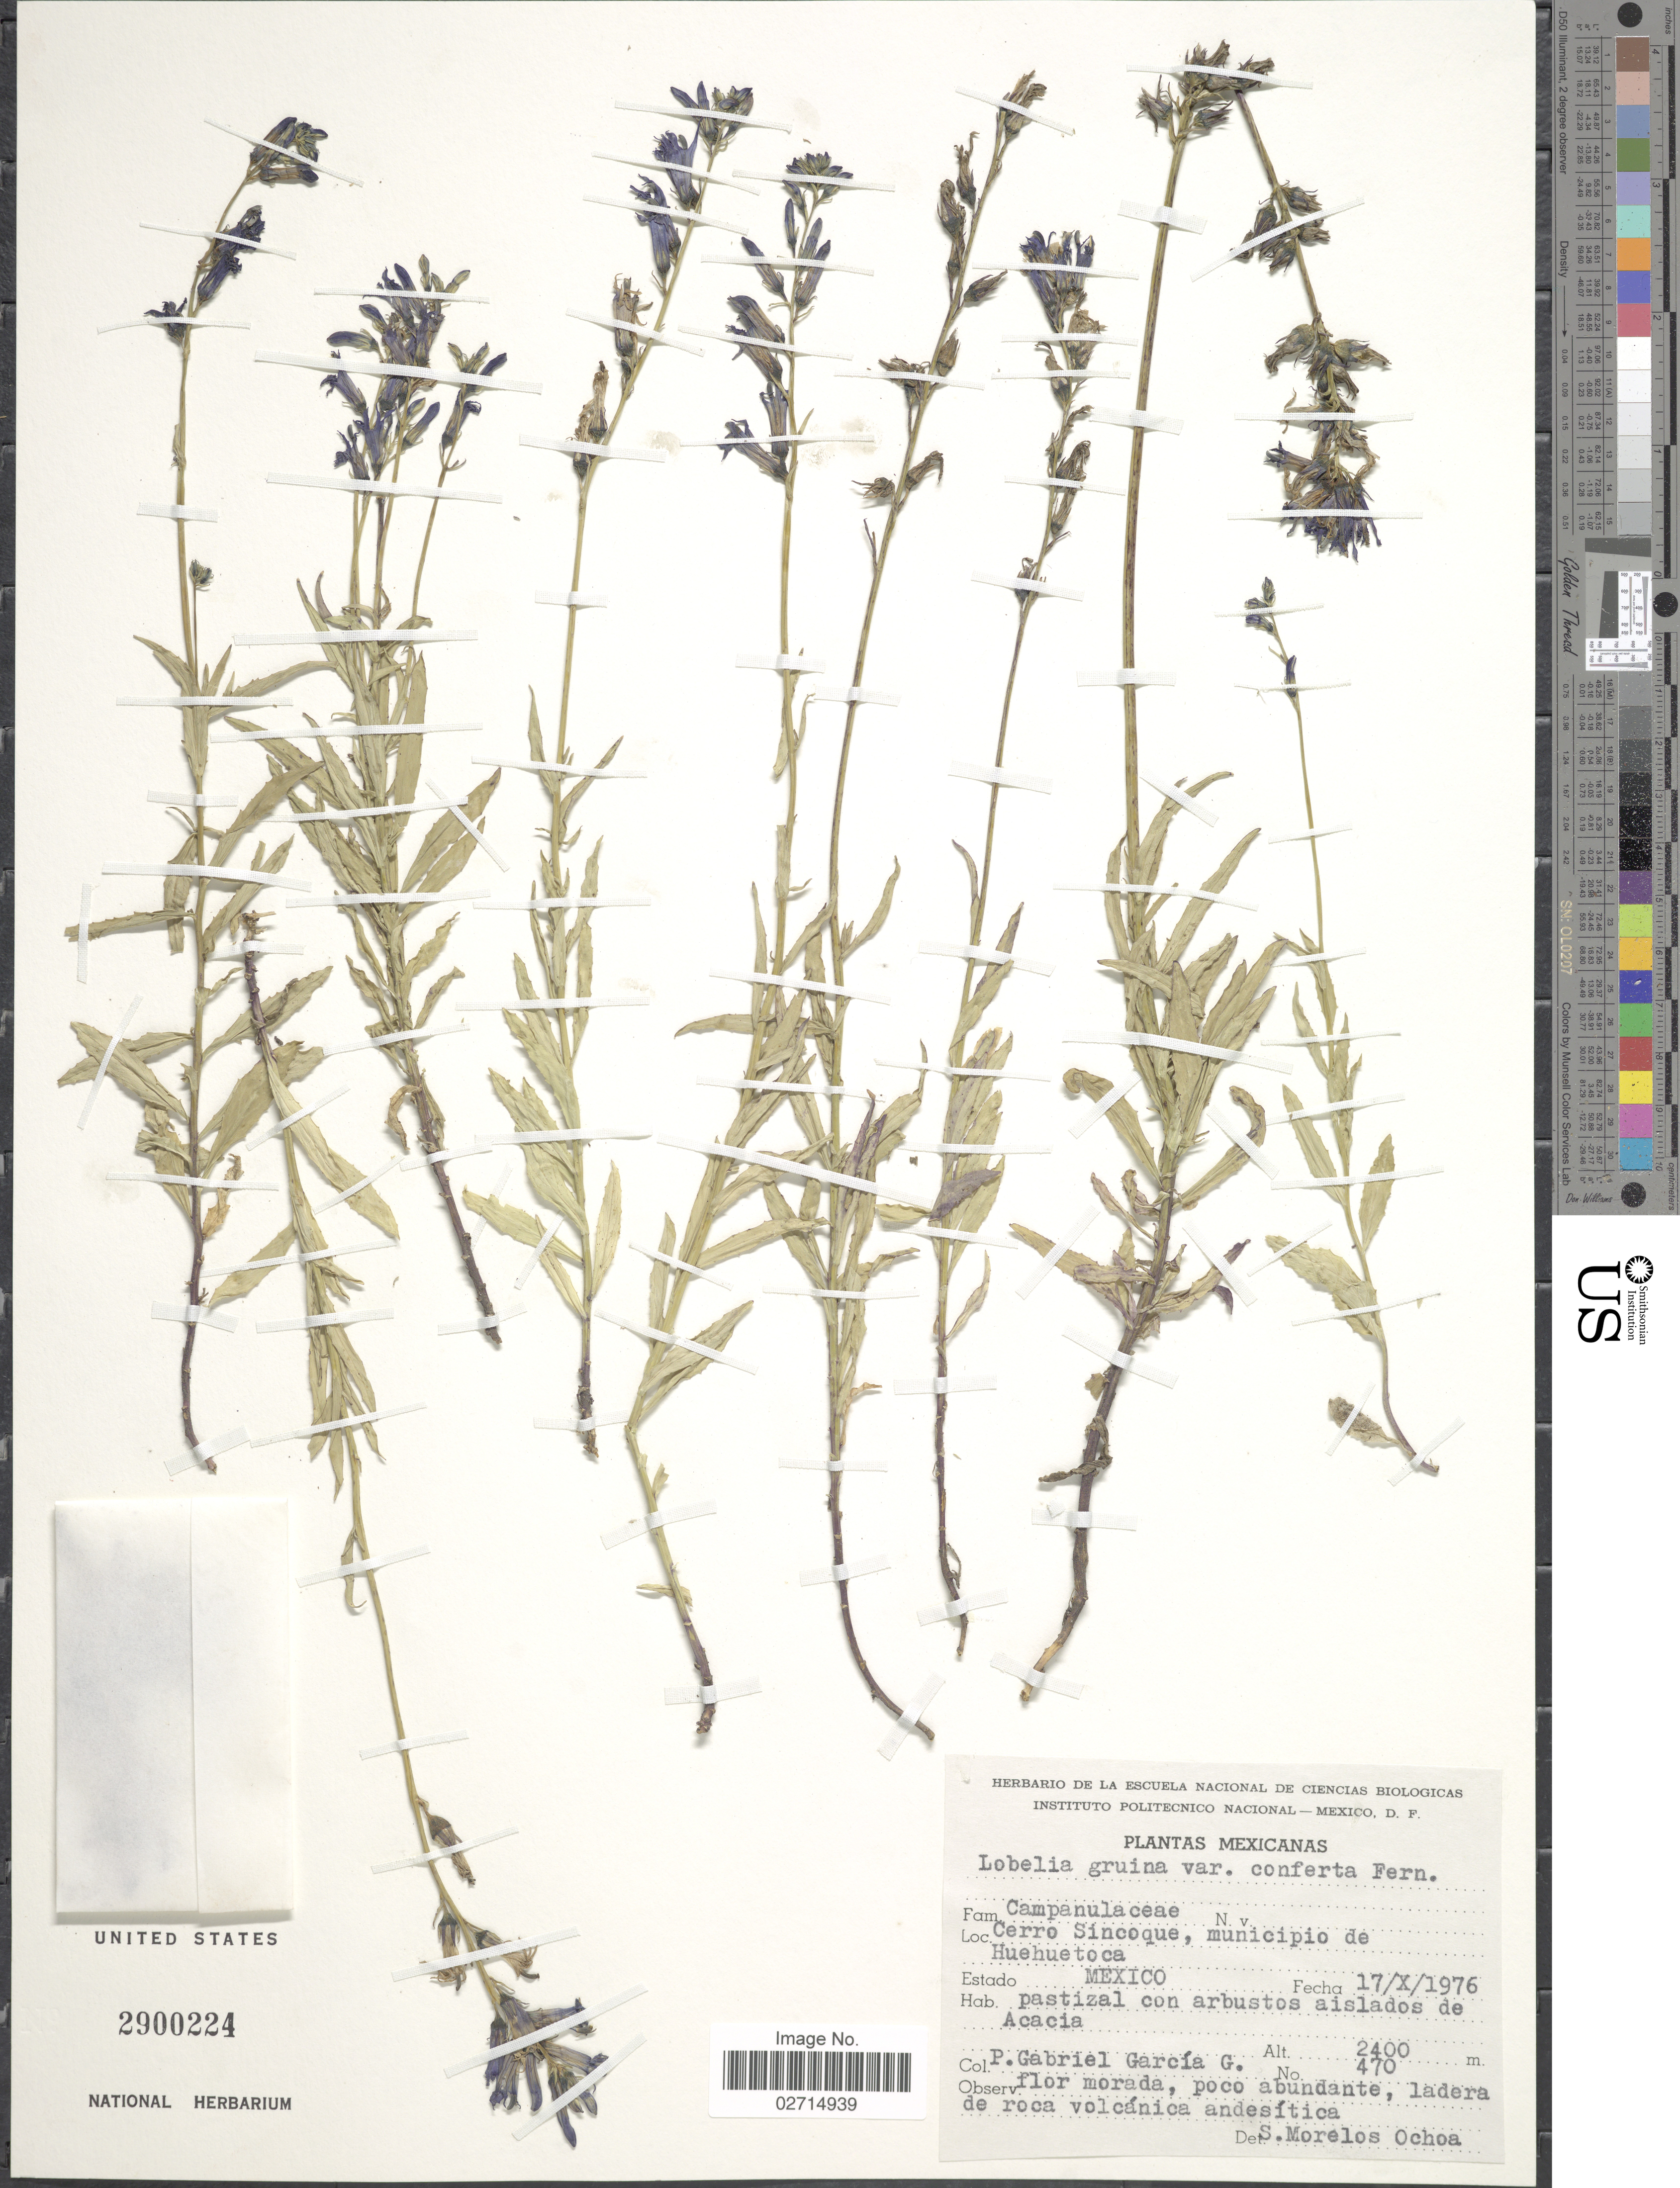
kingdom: Plantae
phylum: Tracheophyta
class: Magnoliopsida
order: Asterales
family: Campanulaceae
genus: Lobelia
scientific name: Lobelia gruina var. conferta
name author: Fernald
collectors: P. Garcia G.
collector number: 470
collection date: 1976-10-17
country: Mexico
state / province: México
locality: Cerro Sincoque, municipio de Huehuetoca, Estado Mexico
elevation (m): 2400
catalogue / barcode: US 2900224